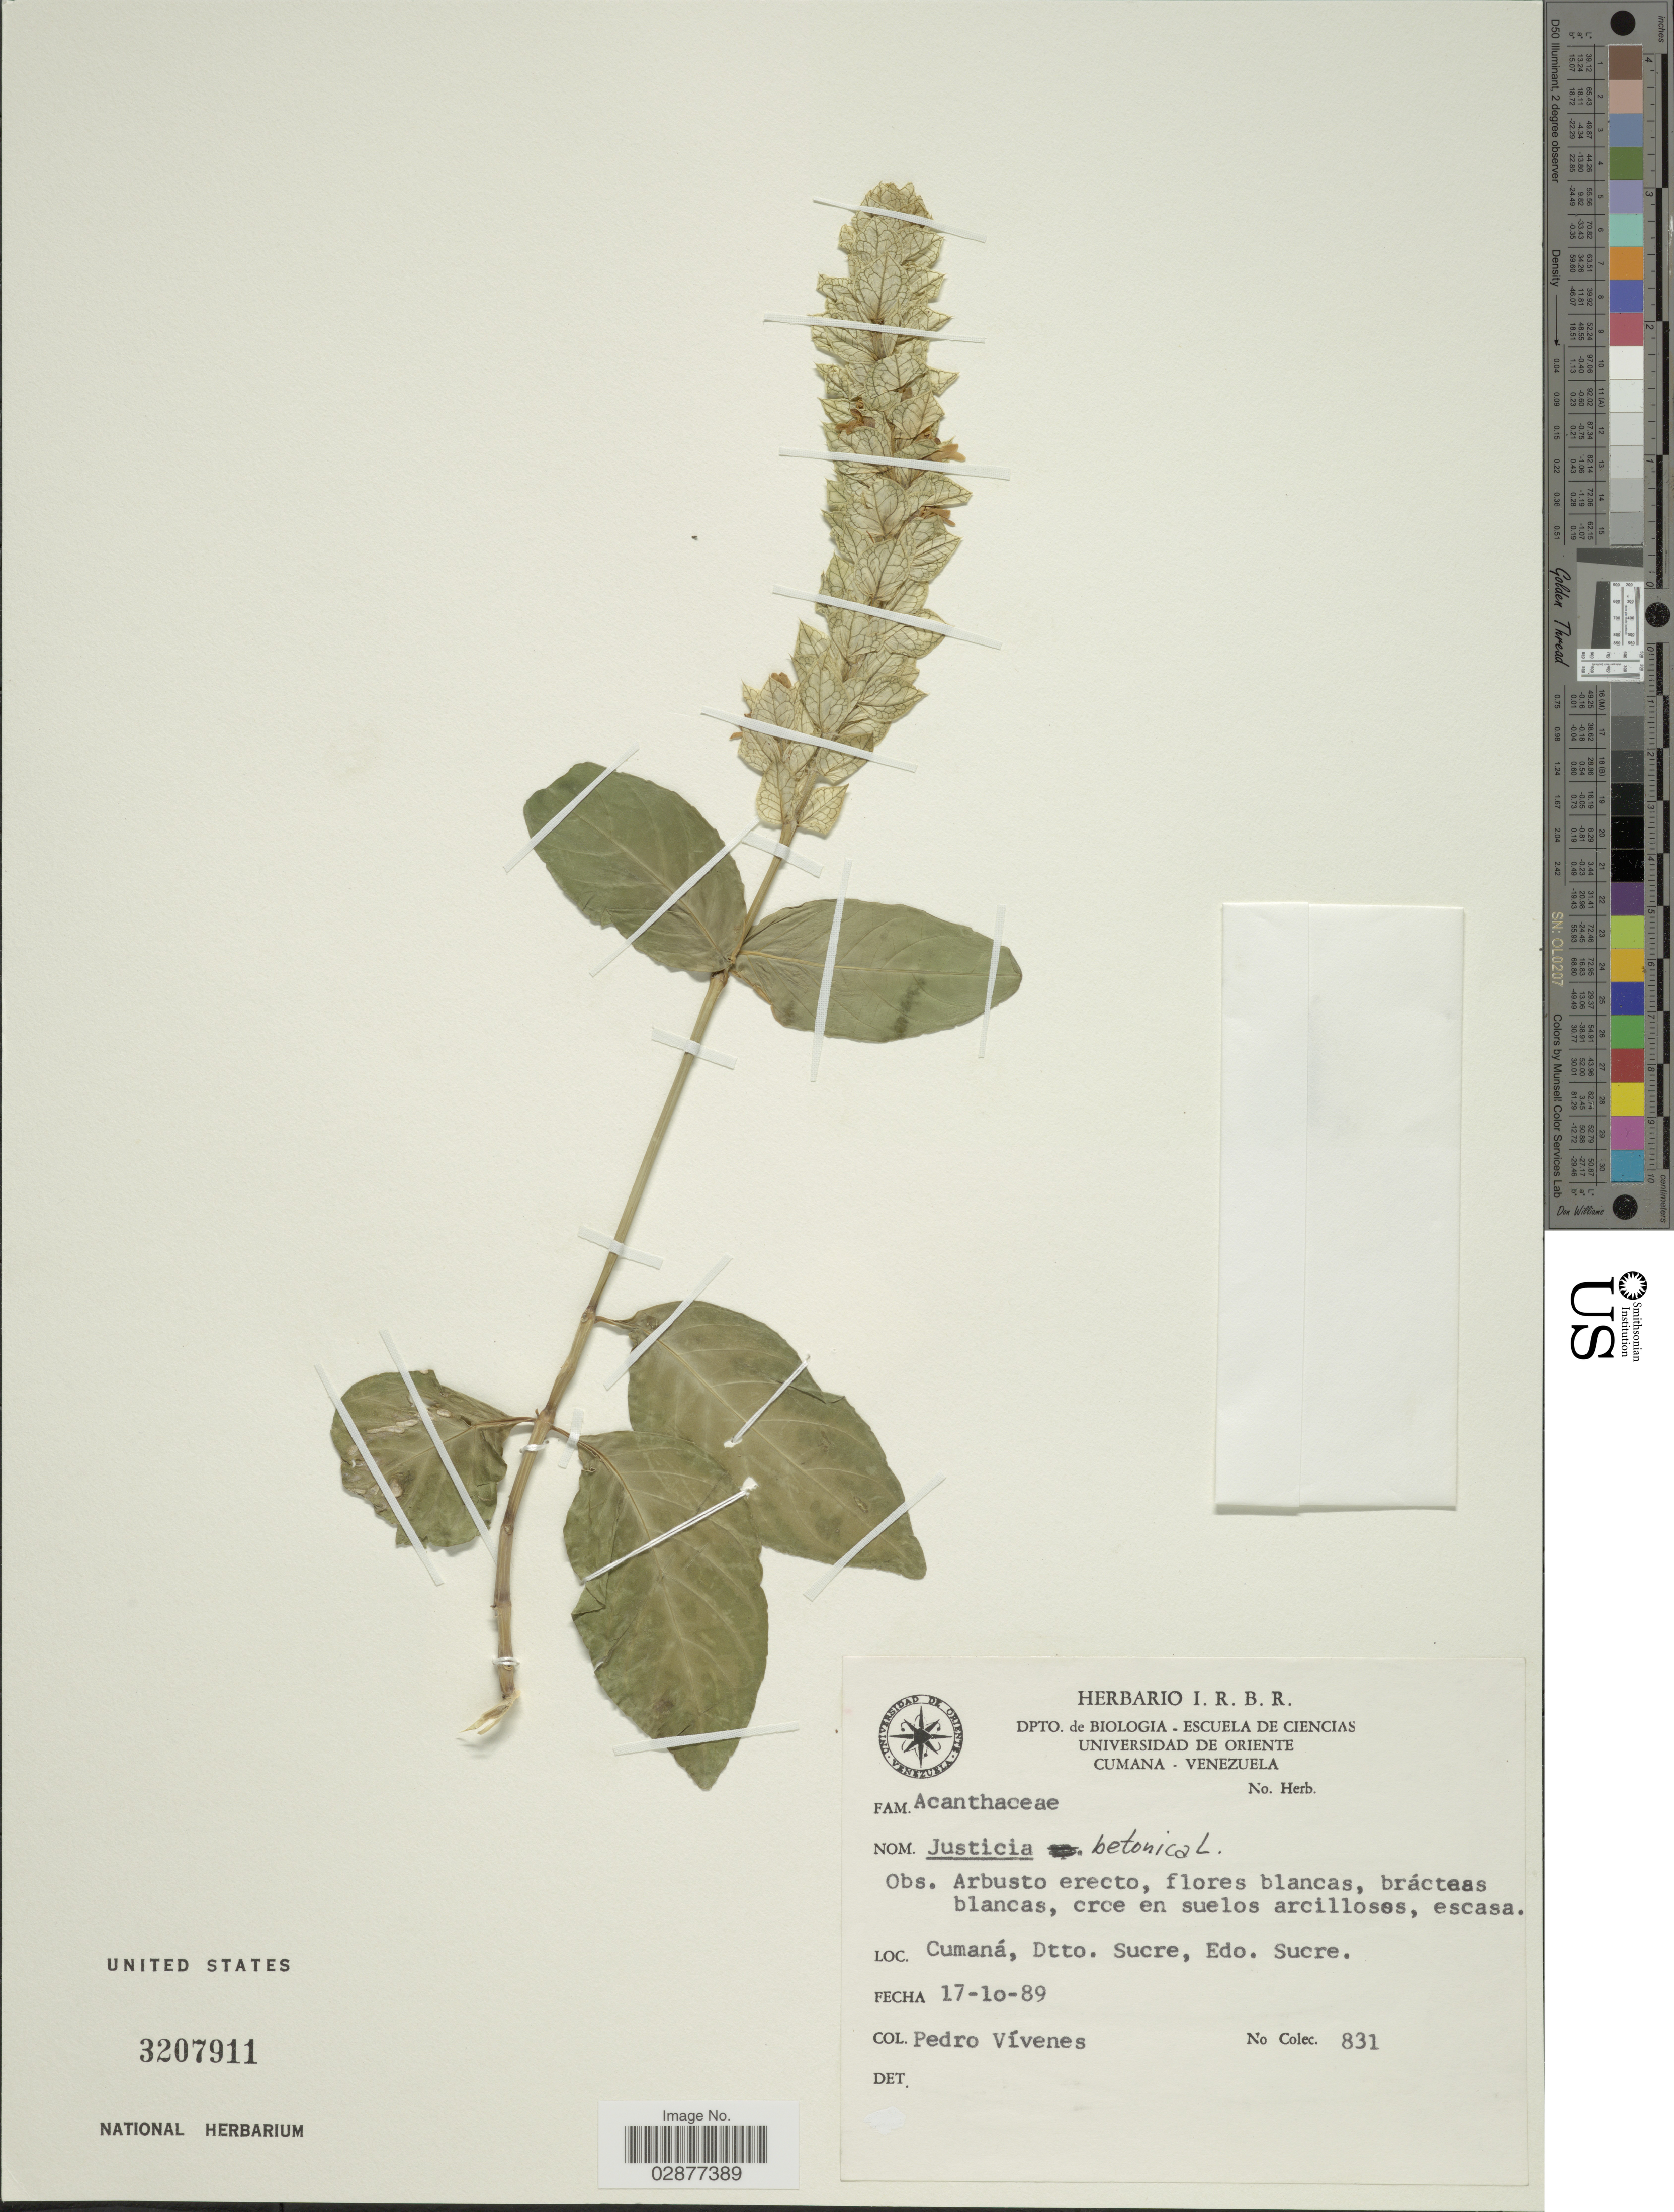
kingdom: Plantae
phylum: Tracheophyta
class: Magnoliopsida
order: Lamiales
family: Acanthaceae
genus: Justicia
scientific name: Justicia betonica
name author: L.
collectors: P. Vivenes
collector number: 831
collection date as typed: Transcribed d/m/y: 17/10/89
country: Venezuela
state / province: Sucre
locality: Cumaná, Dtto. Sucre, Edo. Sucre.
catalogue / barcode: US 3207911